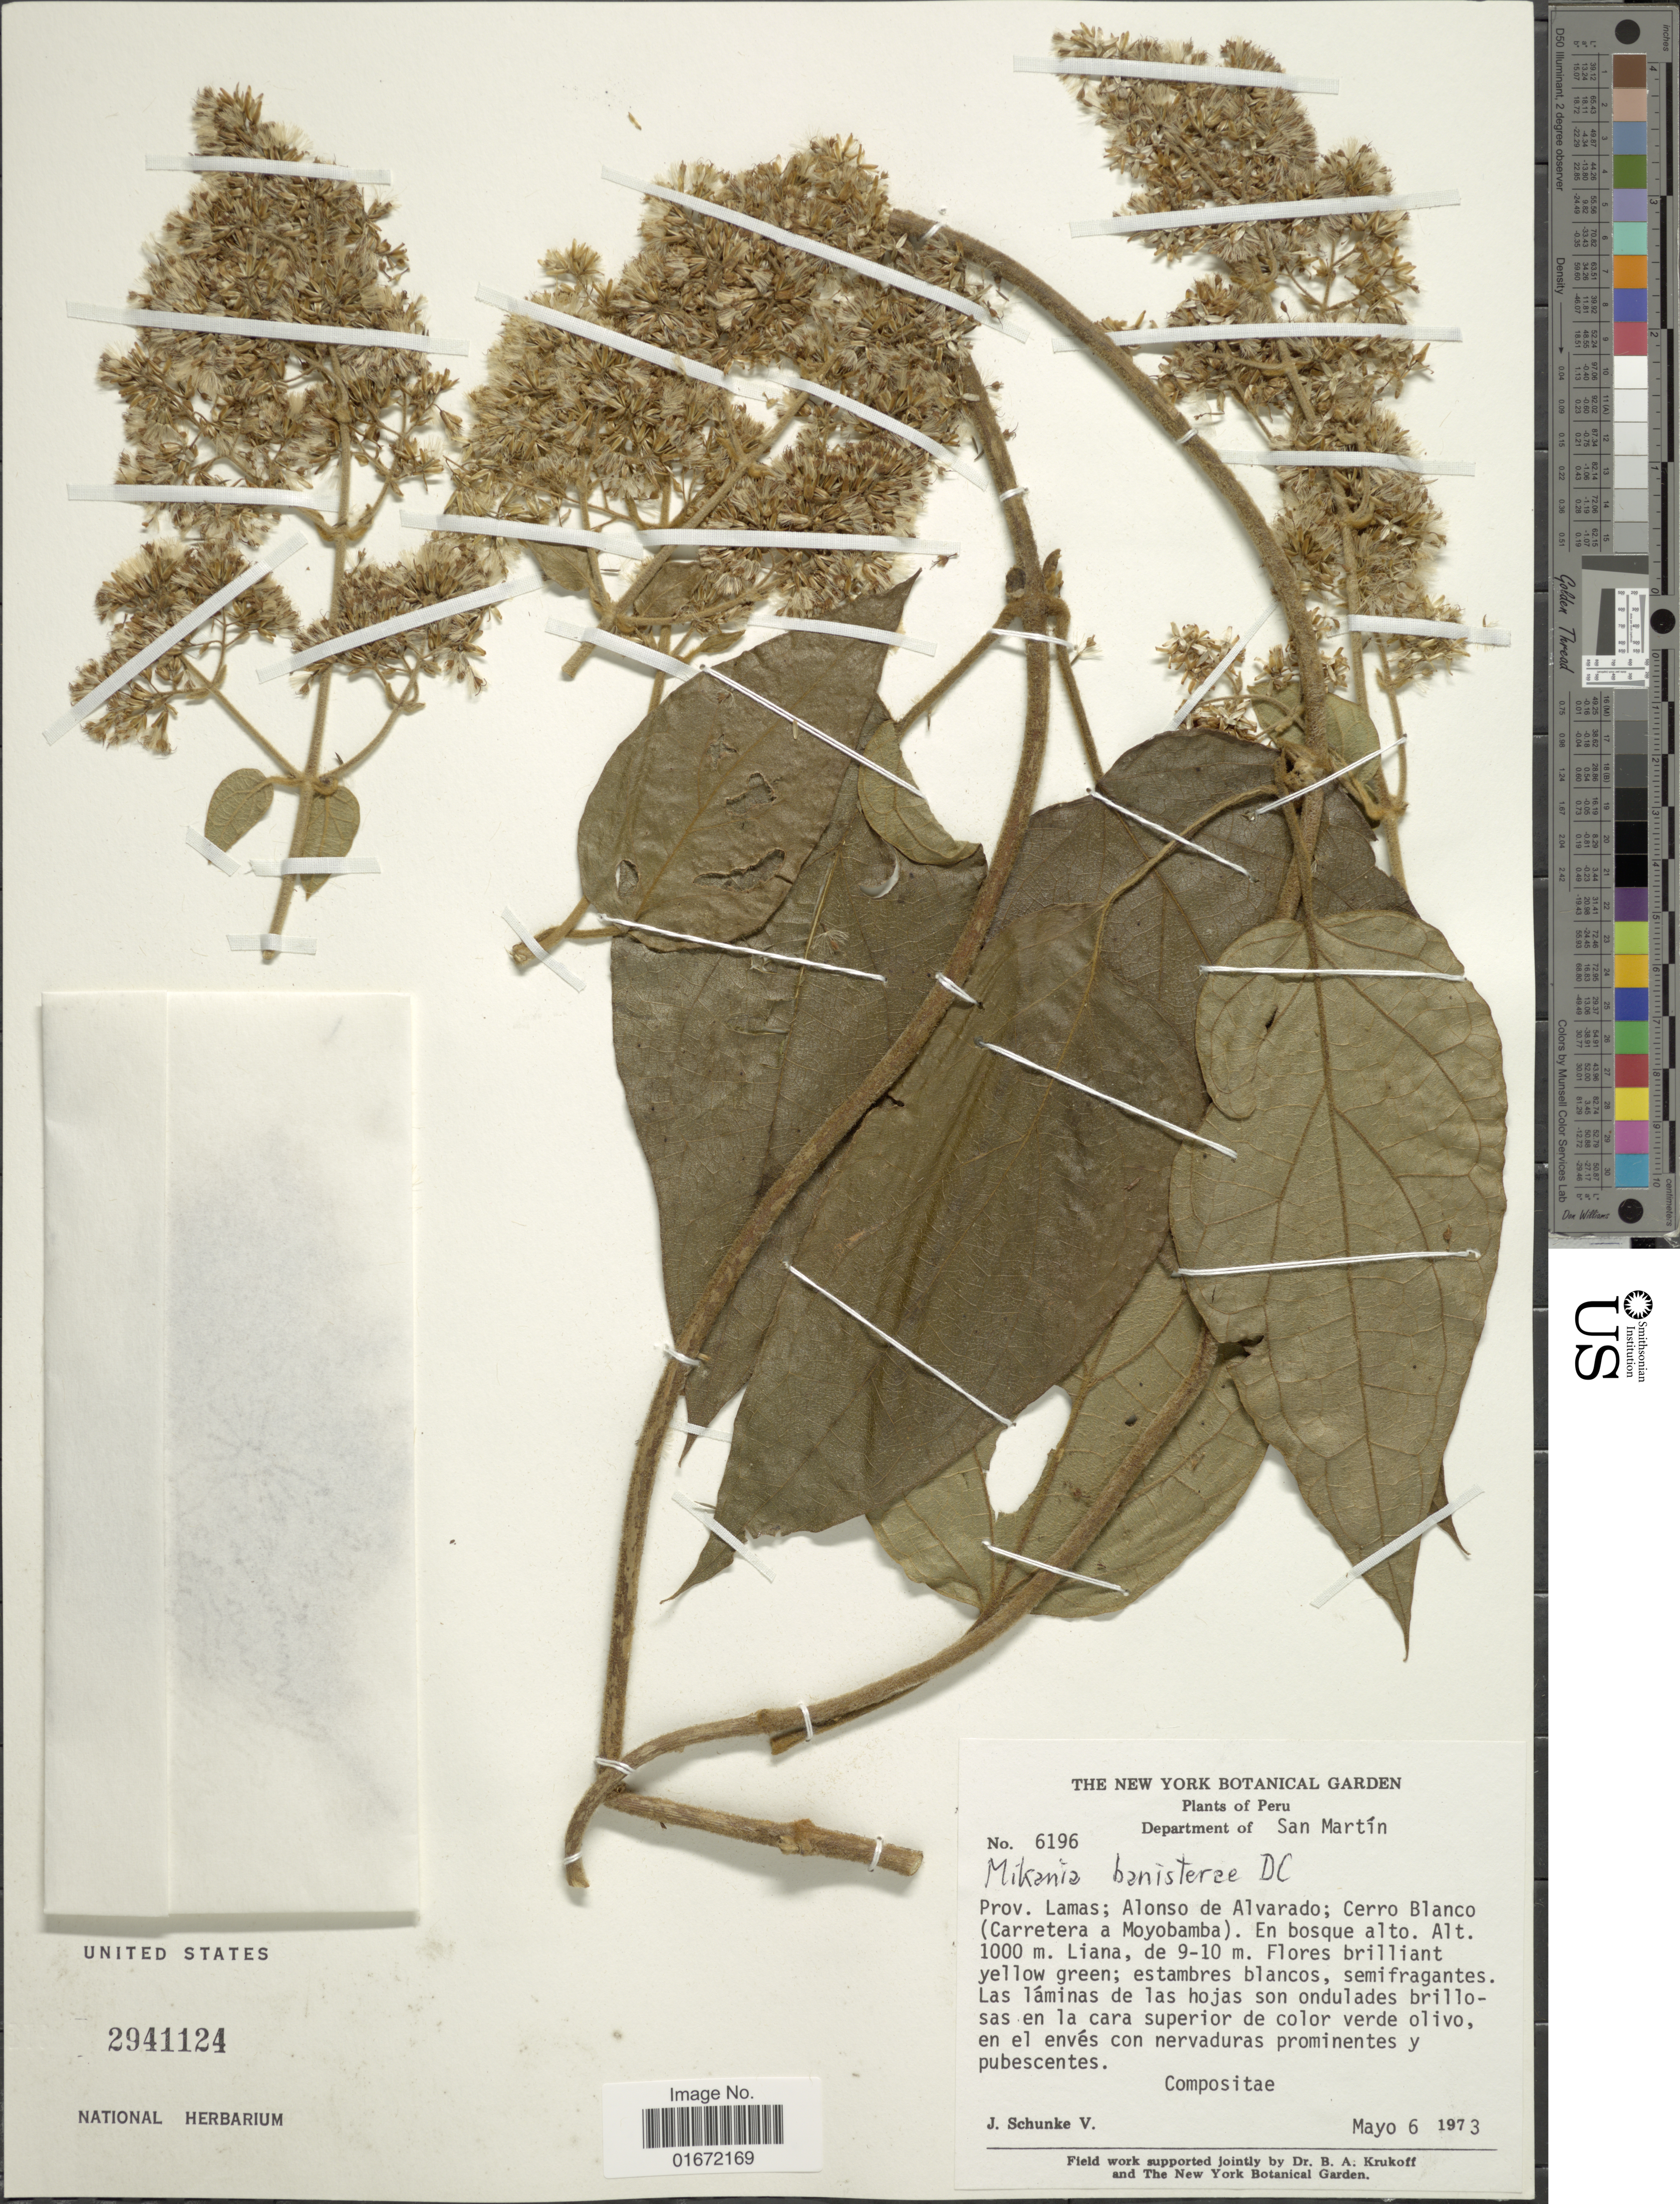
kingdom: Plantae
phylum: Tracheophyta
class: Magnoliopsida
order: Asterales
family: Asteraceae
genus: Mikania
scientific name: Mikania banisteriae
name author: DC.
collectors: J. Schunke Vigo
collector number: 6196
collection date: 1973-05-06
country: Peru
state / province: San Martín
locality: Department of San Martín. Prov. Lamas; Alonso de Alvarado; Cerro Blanco (Carretera a Moyobamba)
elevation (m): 1000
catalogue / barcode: US 2941124